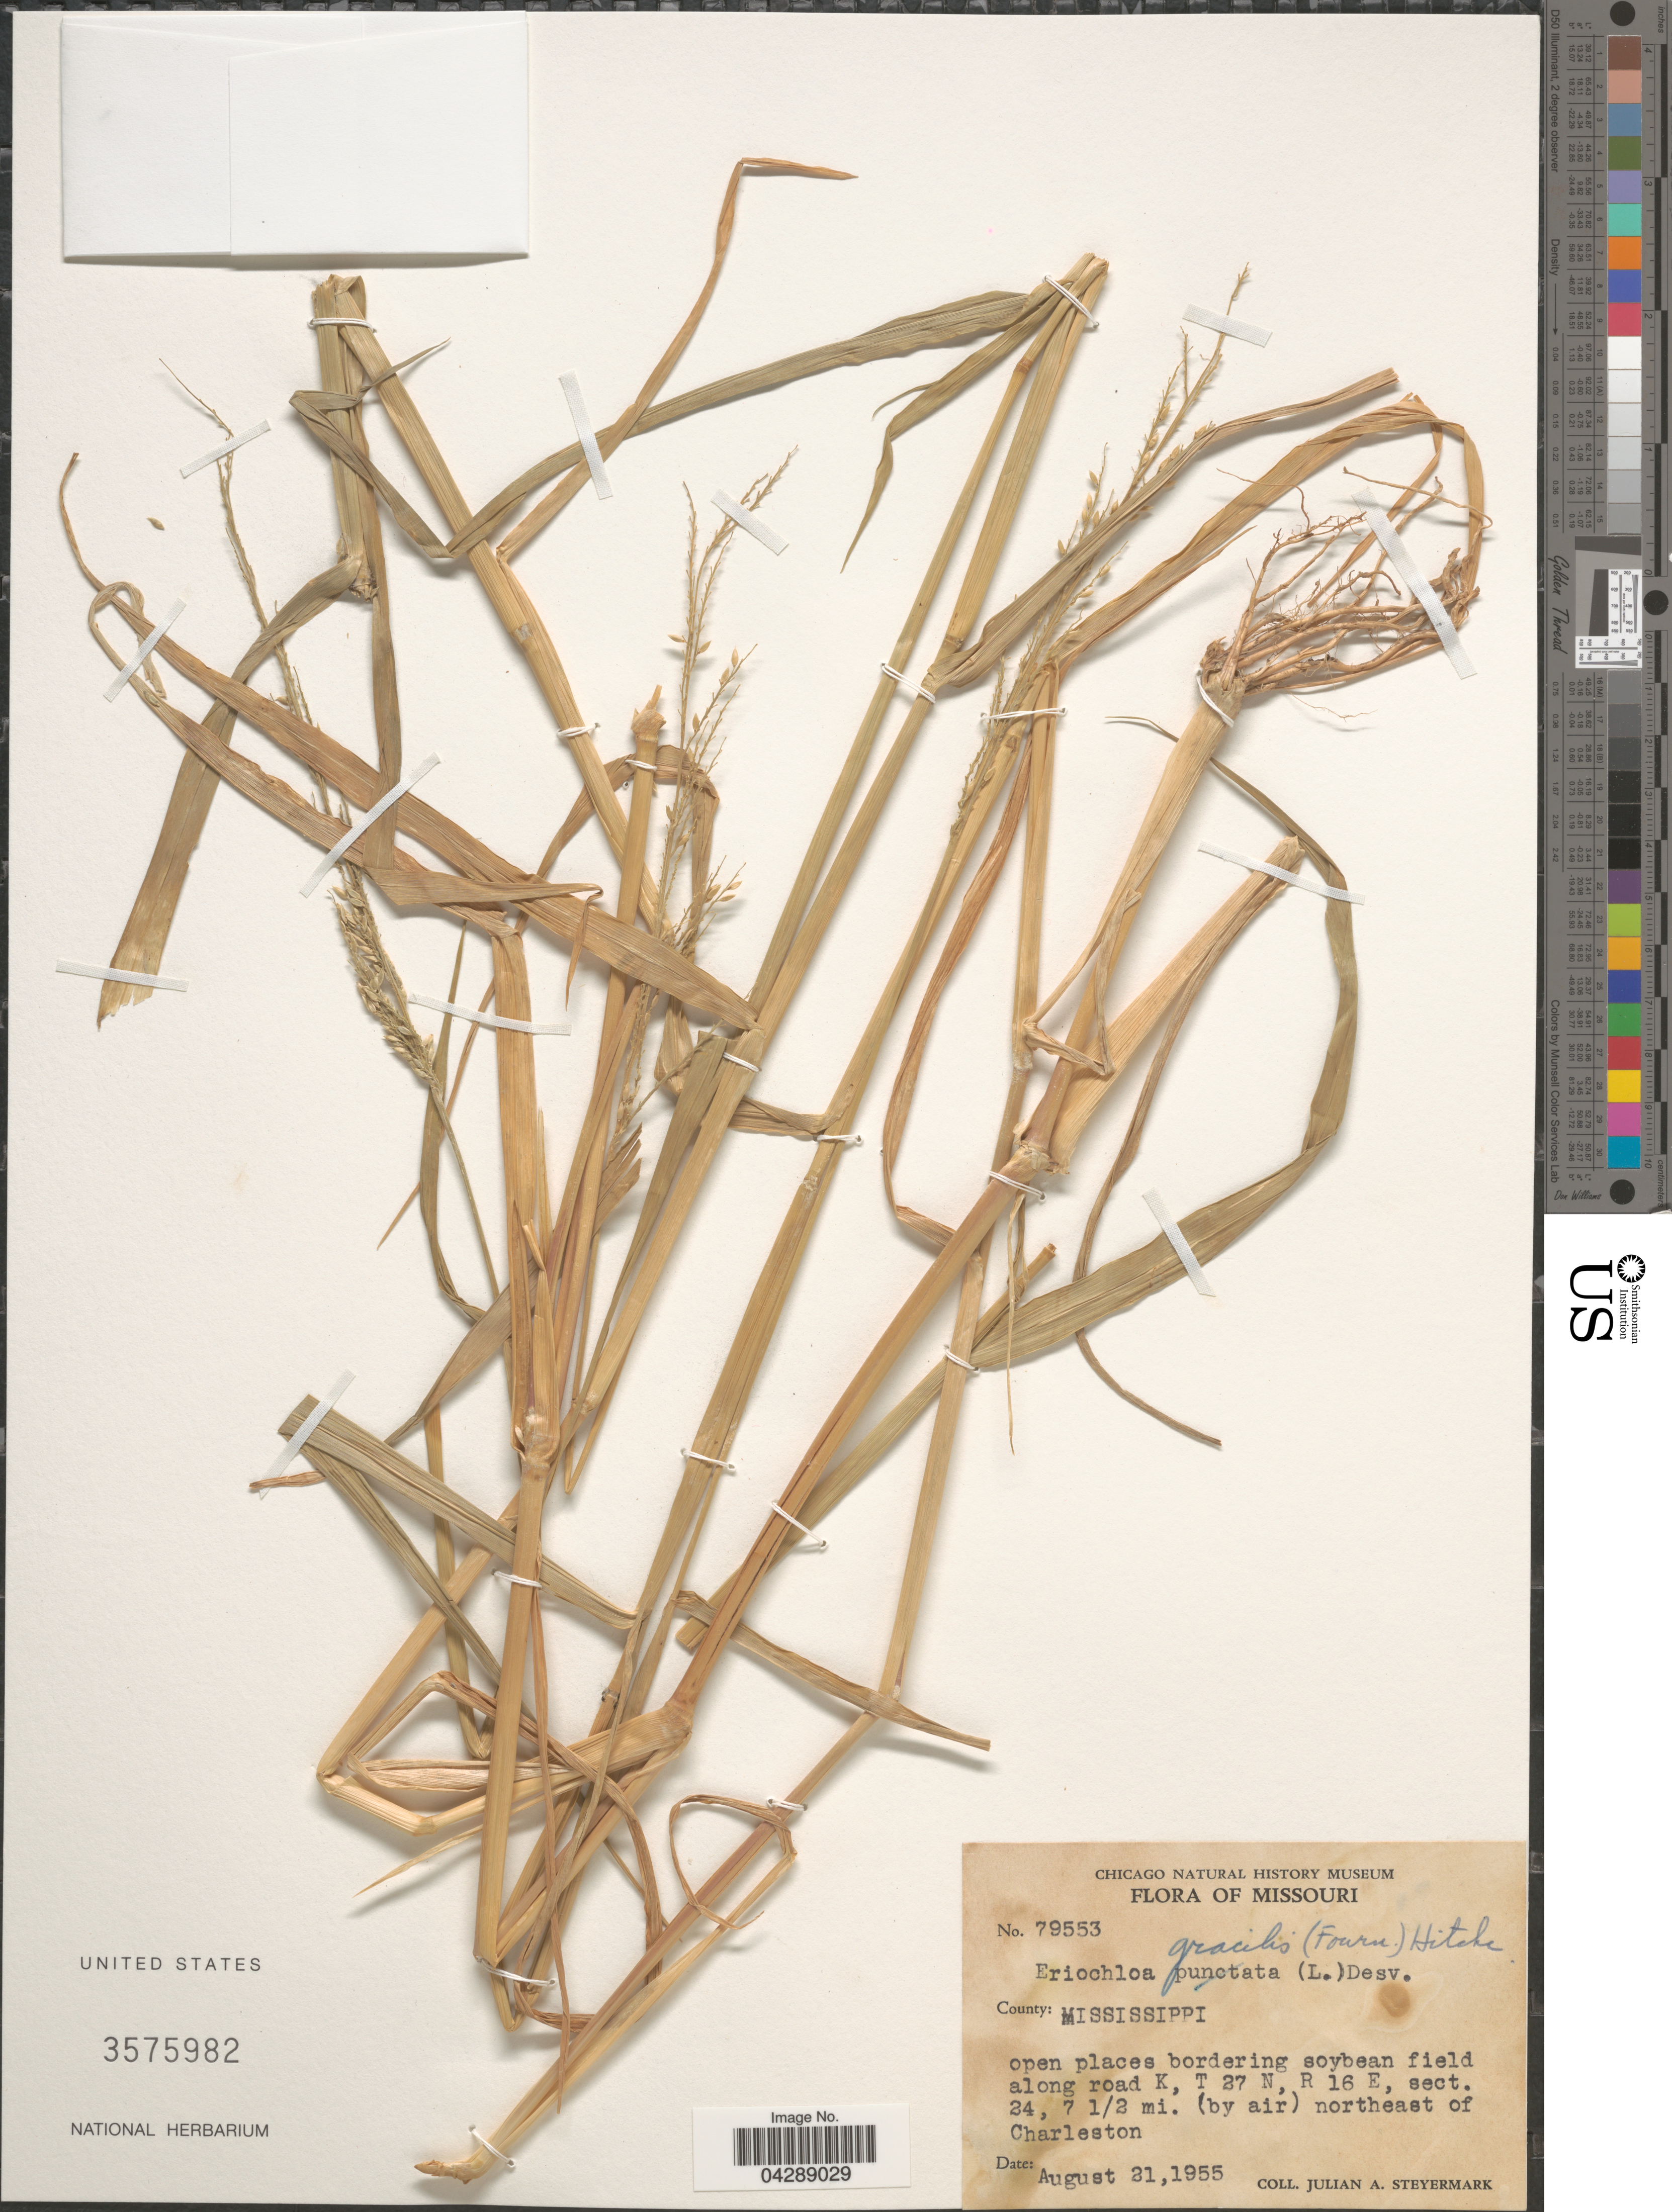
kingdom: Plantae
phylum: Tracheophyta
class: Liliopsida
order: Poales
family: Poaceae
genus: Eriochloa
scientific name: Eriochloa acuminata var. acuminata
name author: (J. Presl) Kunth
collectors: J. Steyermark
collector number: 79553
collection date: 1955-08-21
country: United States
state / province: Missouri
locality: County: Mississippi. Open places bordering soybean field along road K, T 27 N, R 16 E, sect. 24, 7 ½ mi. (by air) northeast of Charleston.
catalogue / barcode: US 3575982